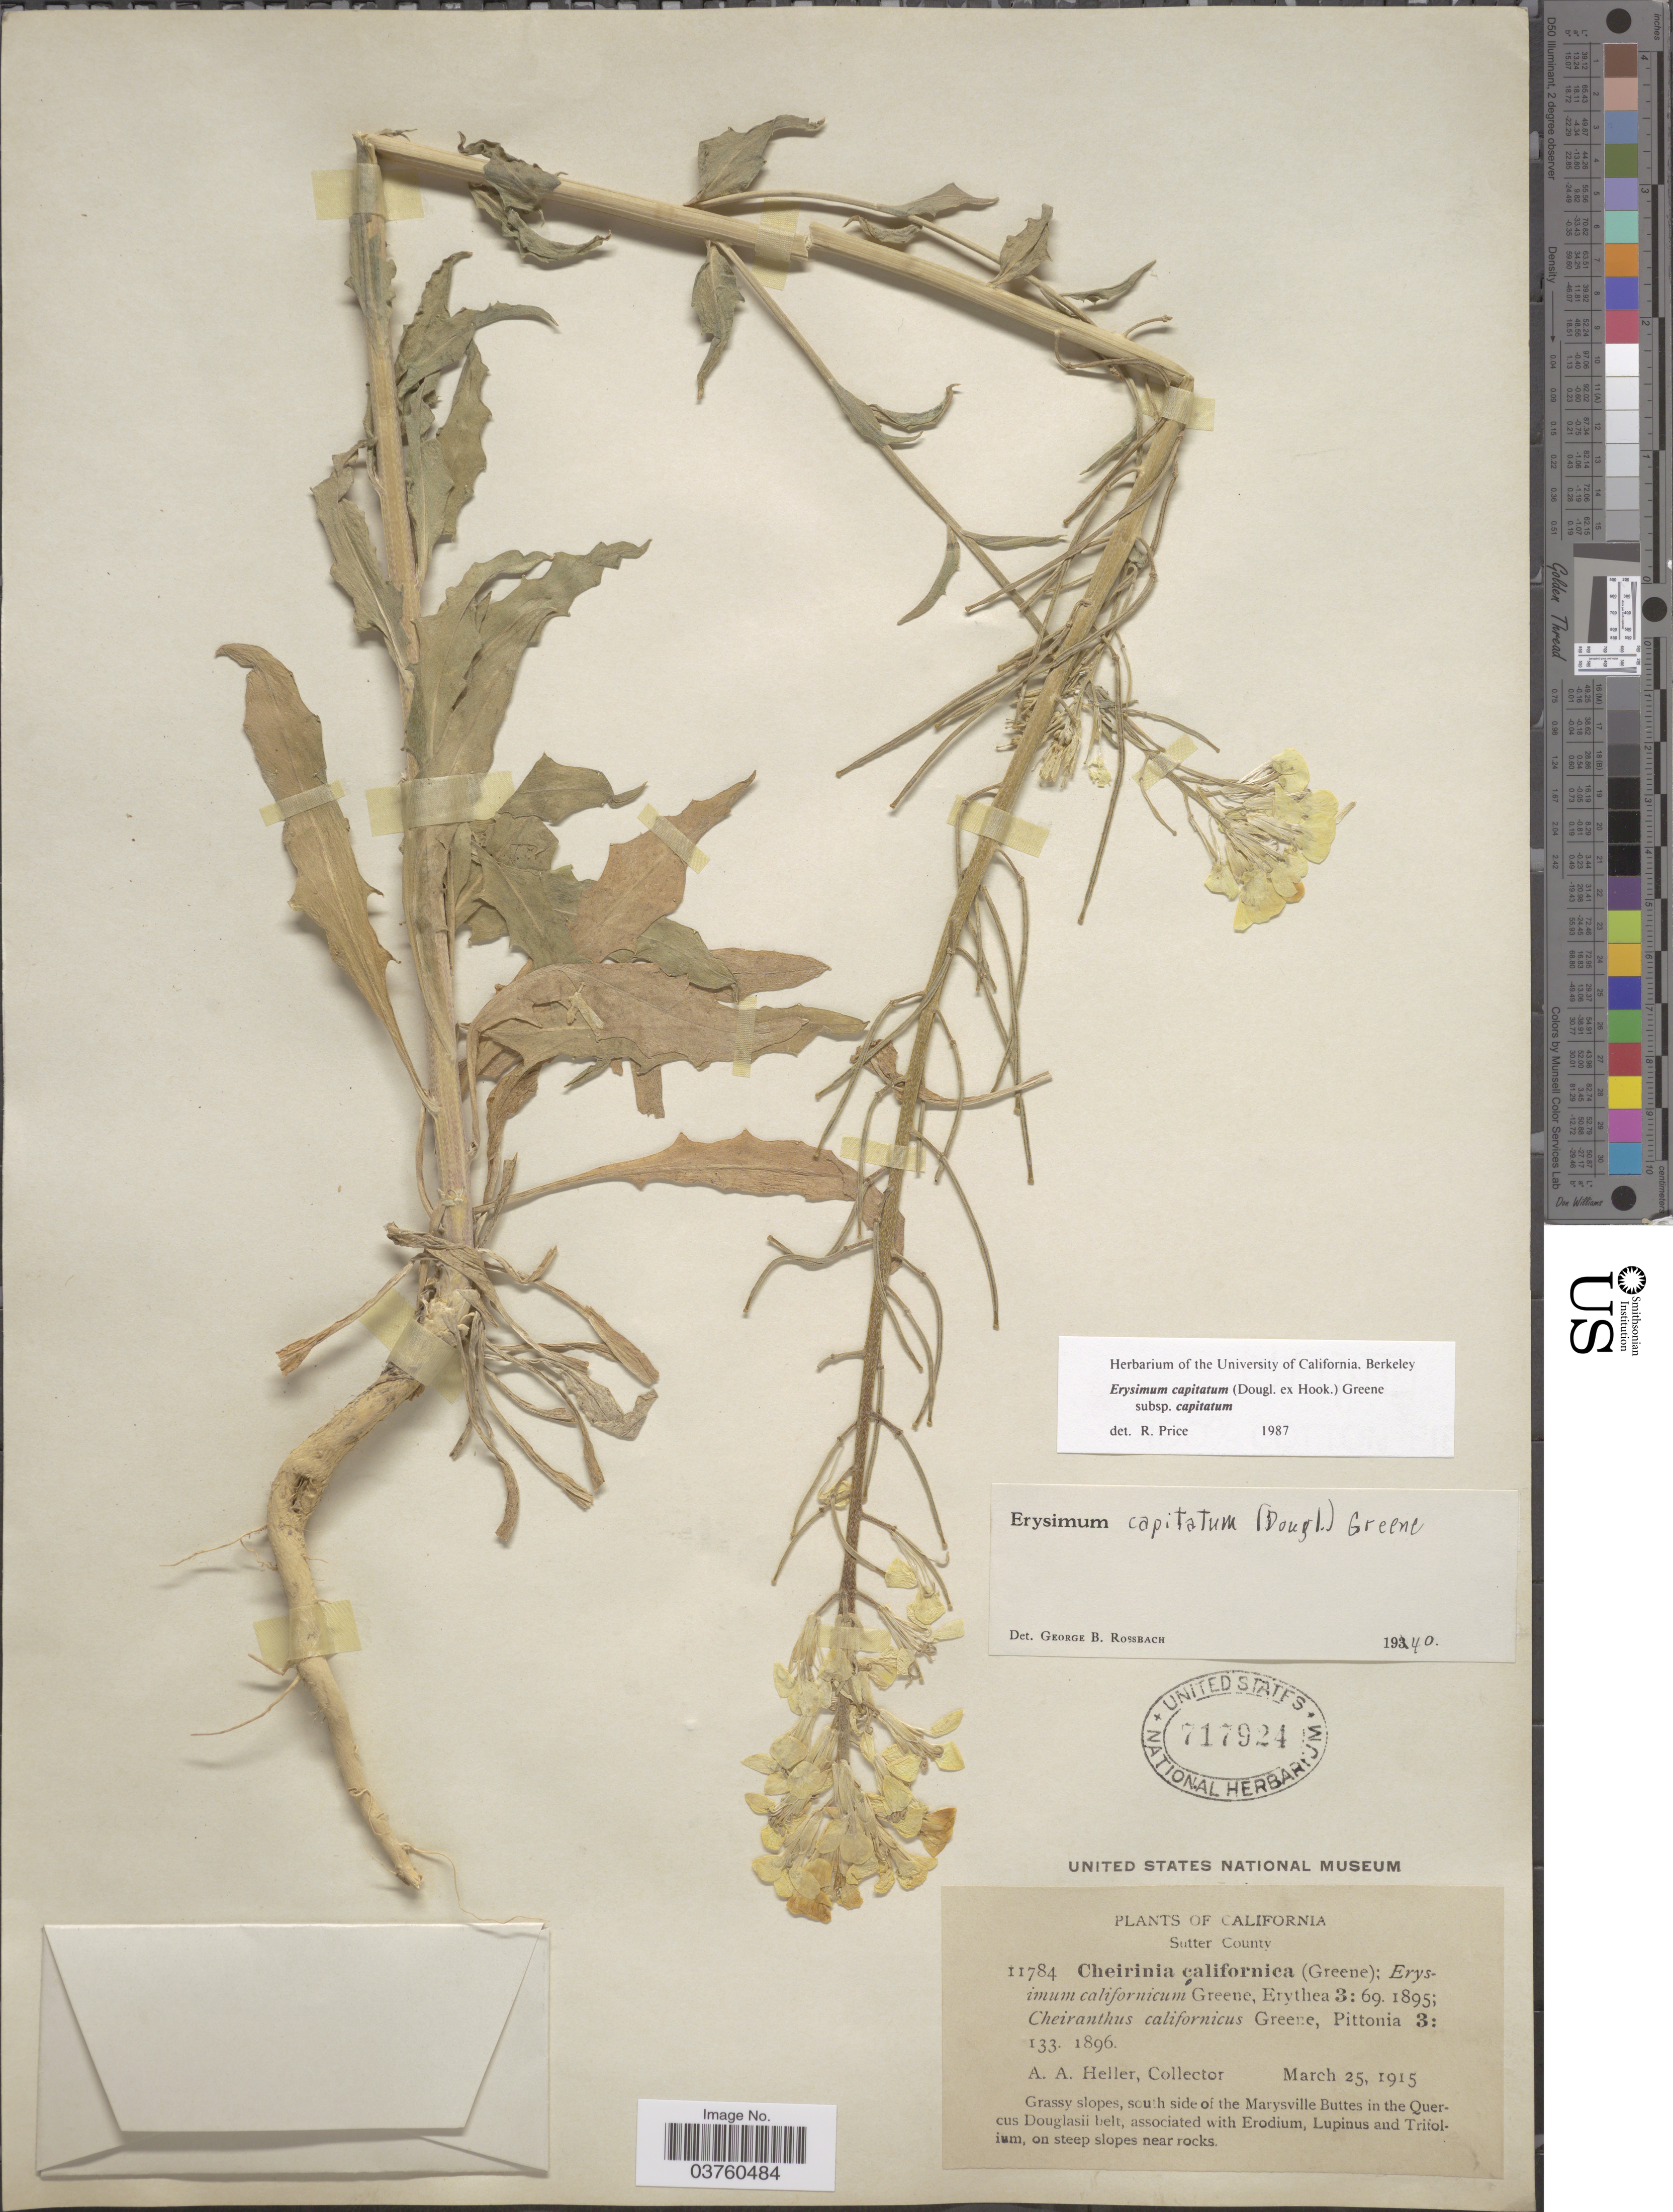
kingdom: Plantae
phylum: Tracheophyta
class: Magnoliopsida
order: Brassicales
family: Brassicaceae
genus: Erysimum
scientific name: Erysimum capitatum subsp. capitatum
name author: (Douglas ex Hook.) Greene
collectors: A. A. Heller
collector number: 11784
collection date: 1915-03-25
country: United States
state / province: California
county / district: Sutter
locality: Sutter County. South side of the Marysville Buttes in the Quercus Douglasii belt.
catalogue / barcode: US 717924